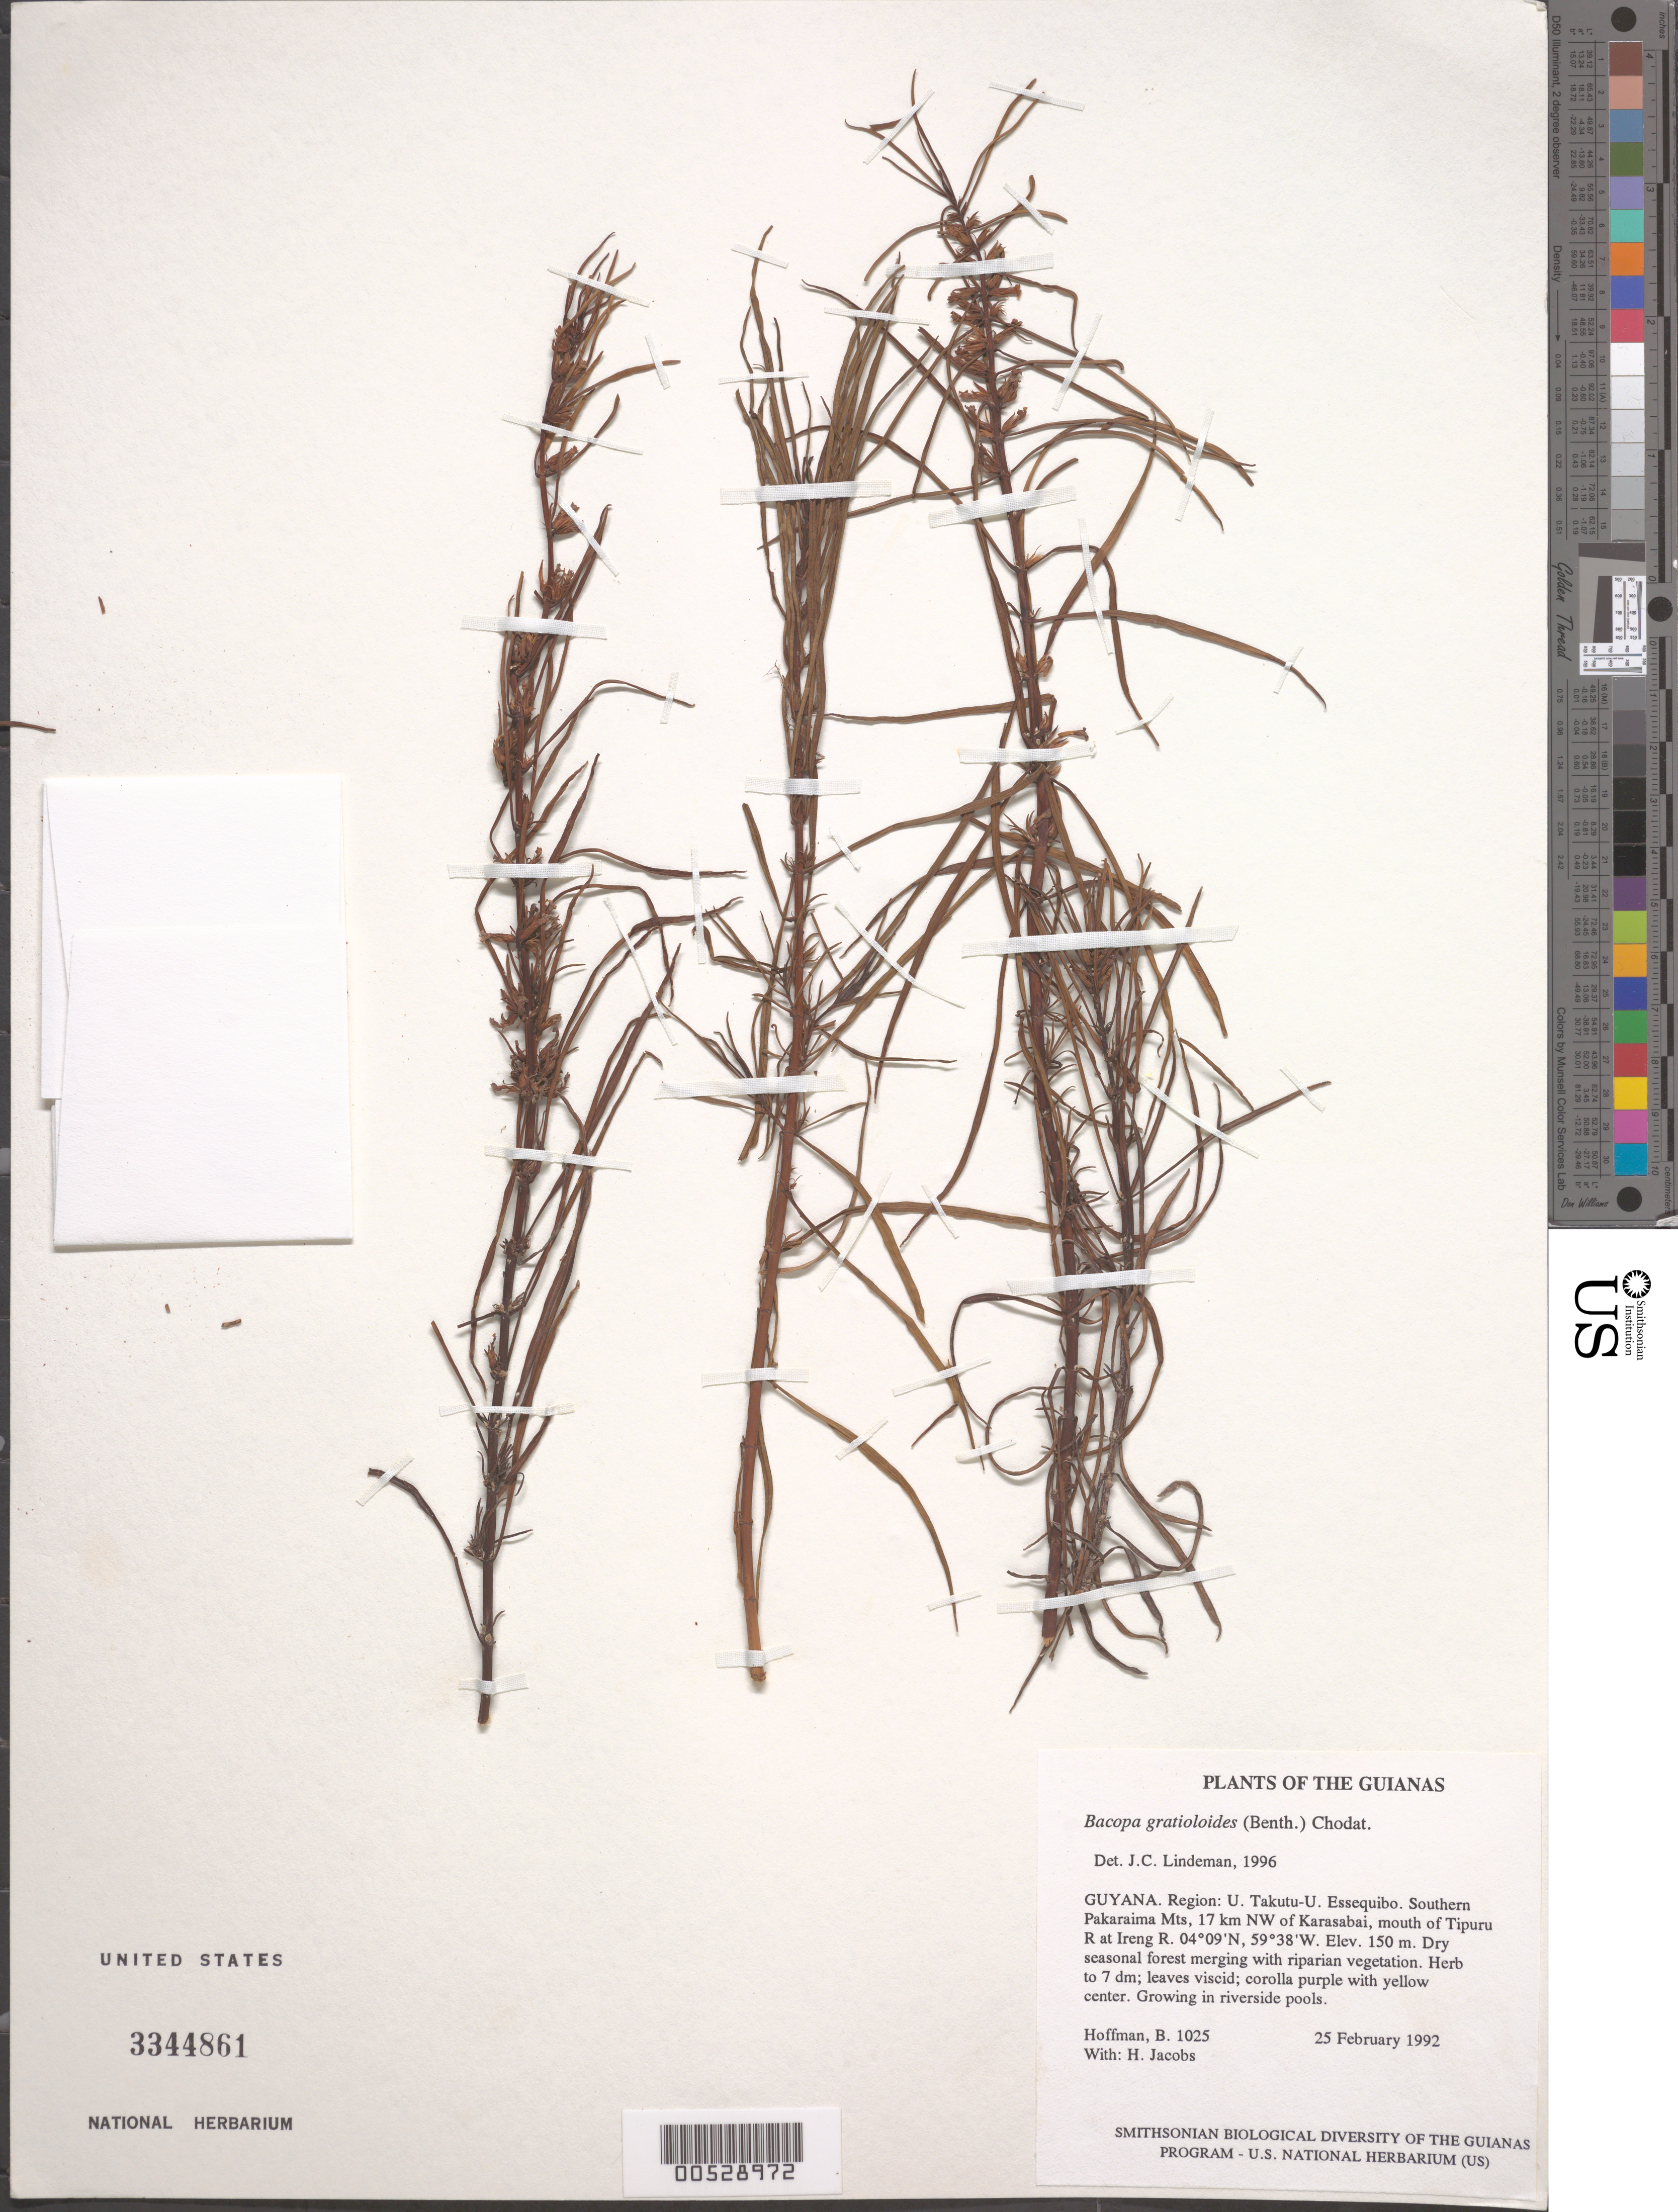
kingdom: Plantae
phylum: Tracheophyta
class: Magnoliopsida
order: Lamiales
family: Plantaginaceae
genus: Bacopa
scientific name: Bacopa gratioloides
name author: (Cham.) Chodat & Hassl.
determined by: Lindeman, J. C.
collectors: B. Hoffman & H. Jacobs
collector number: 1025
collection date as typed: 25 February 1992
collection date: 1992-02-25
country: Guyana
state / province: U. Takutu-U. Essequibo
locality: Southern Pakaraima Mts, 17 km NW of Karasabai, mouth of Tipuru River at Ireng River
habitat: Dry seasonal forest merging with riparian vegetation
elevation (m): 150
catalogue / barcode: US 3344861